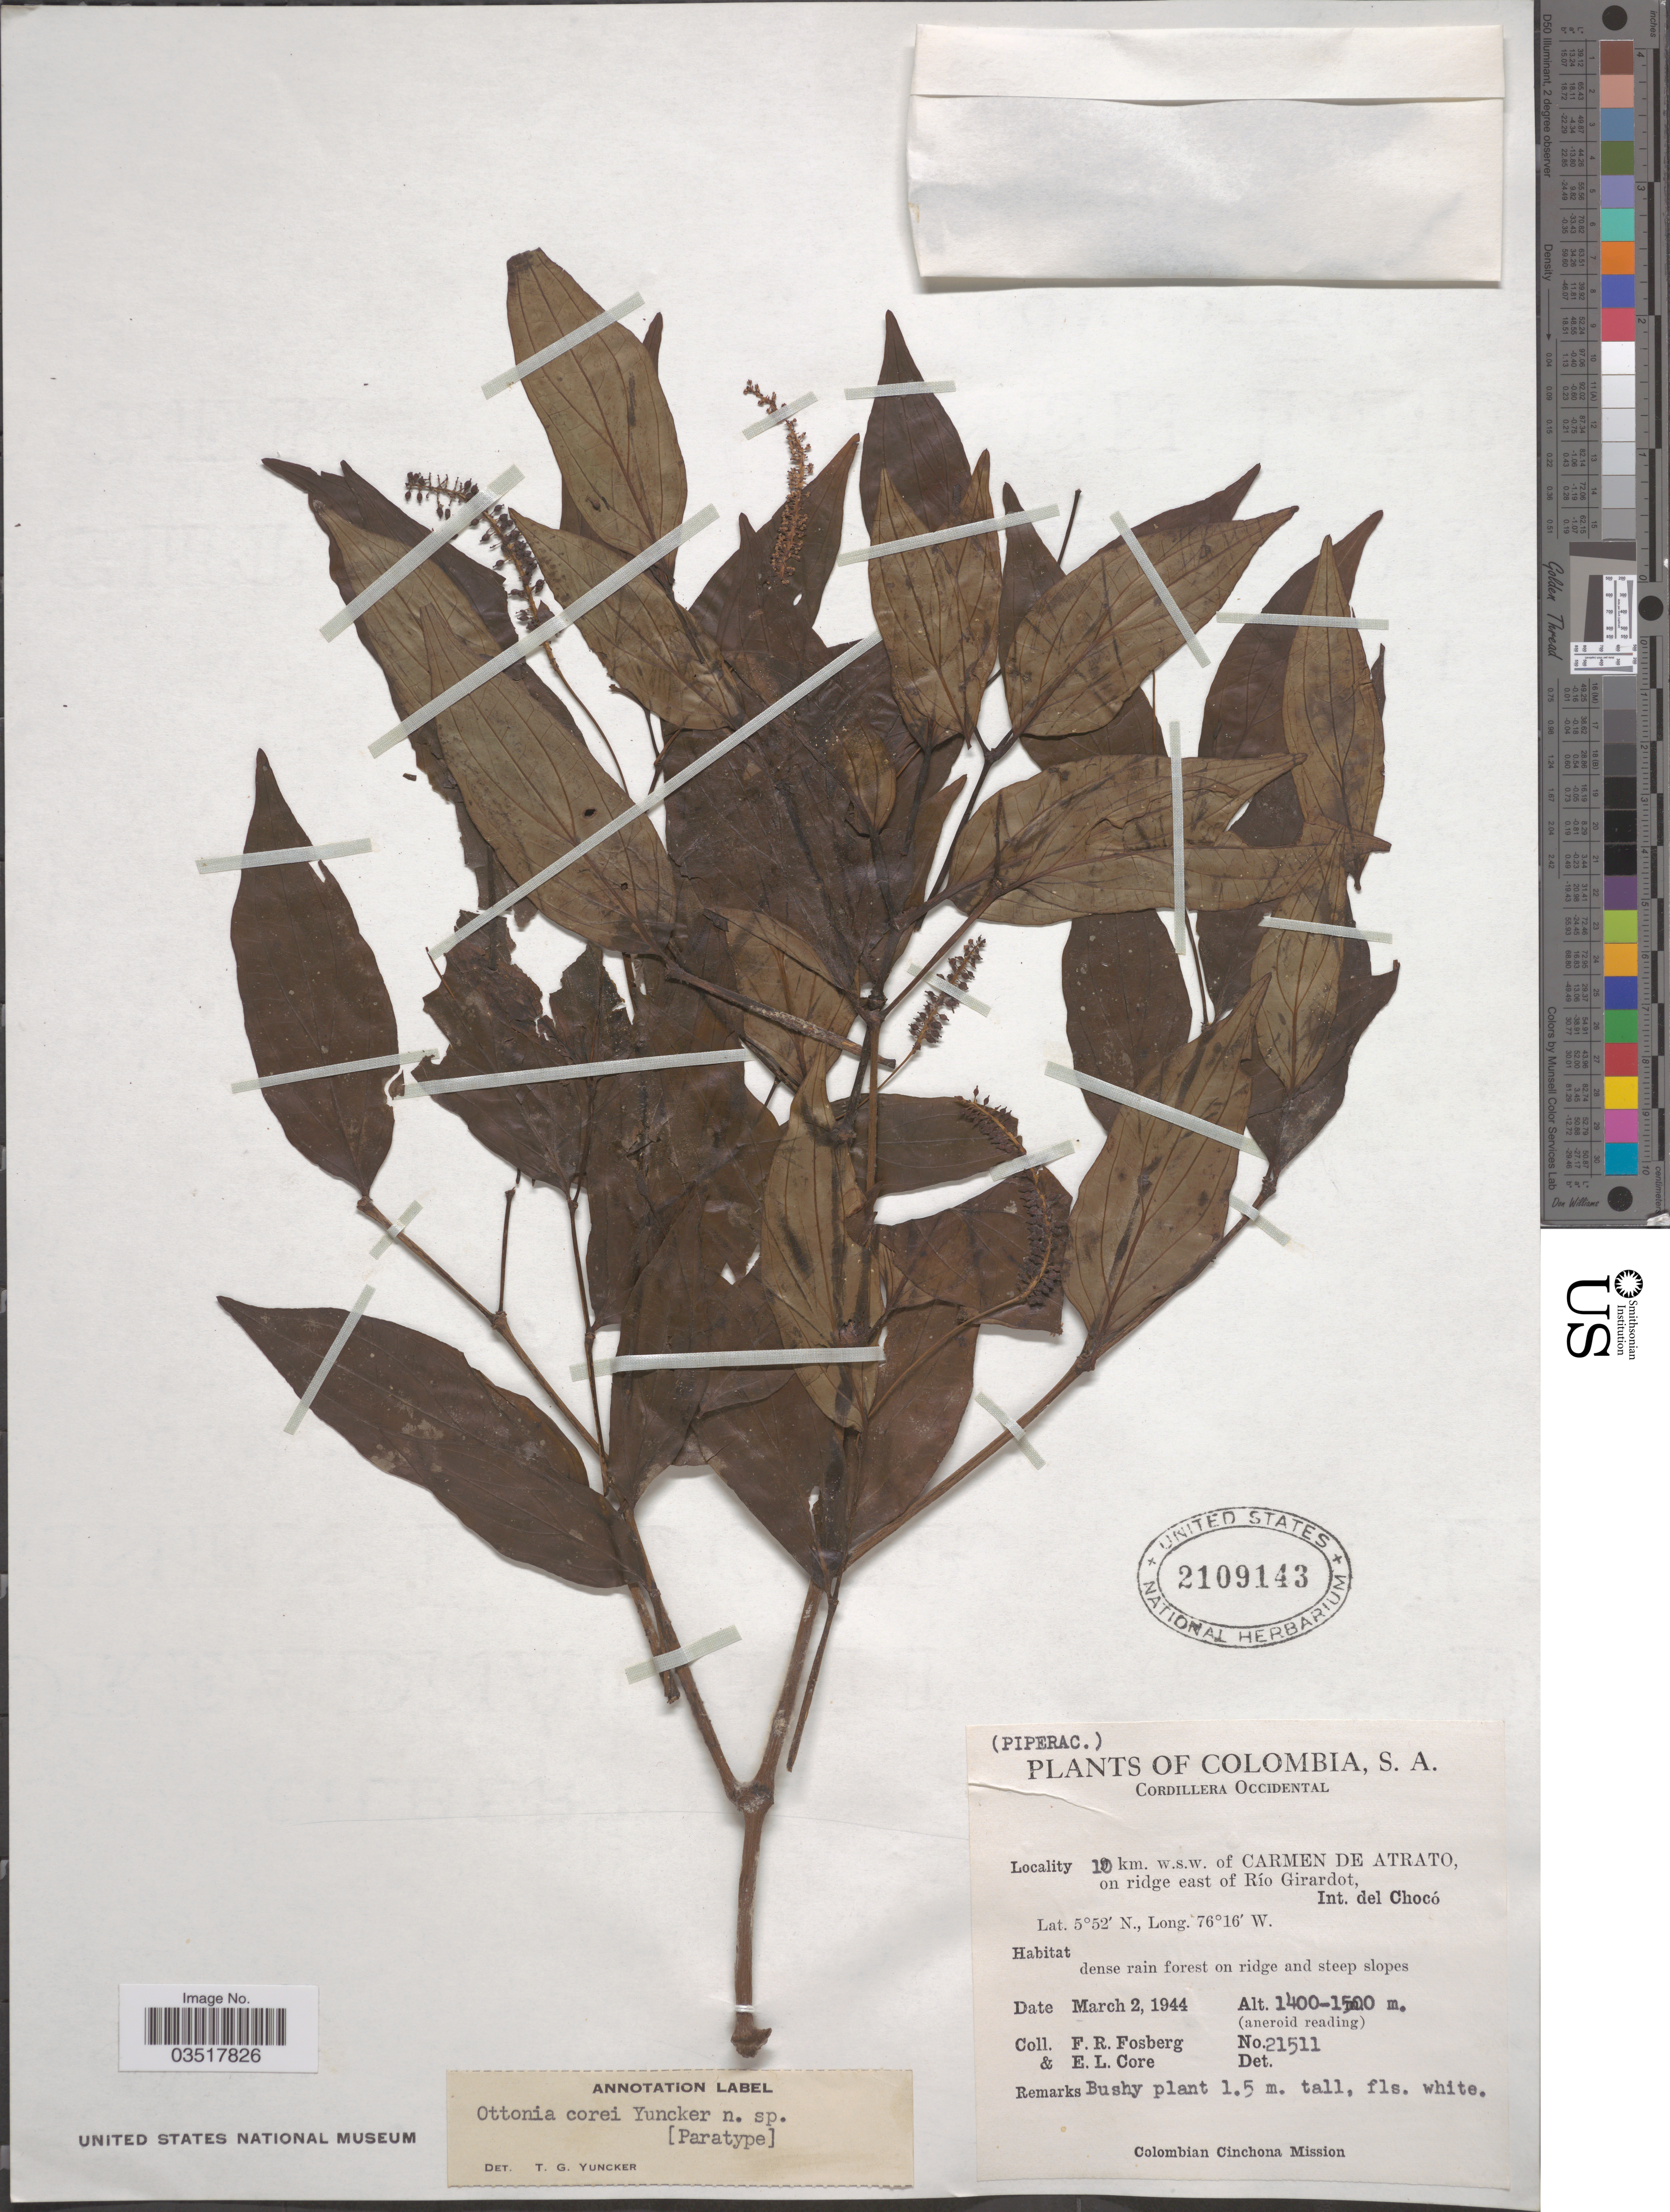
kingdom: Plantae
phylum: Tracheophyta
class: Magnoliopsida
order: Piperales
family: Piperaceae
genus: Piper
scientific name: Piper corei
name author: (Yunck.) R. Bernal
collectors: F. R. Fosberg & E. Core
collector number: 21511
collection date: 1944-03-02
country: Colombia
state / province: Chocó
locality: Cordillera Occidental. 10 km. w.s.w. of Carmen de Atrato, on ridge east of Río Girardot, Int. del Chocó.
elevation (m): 1400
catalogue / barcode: US 2109143